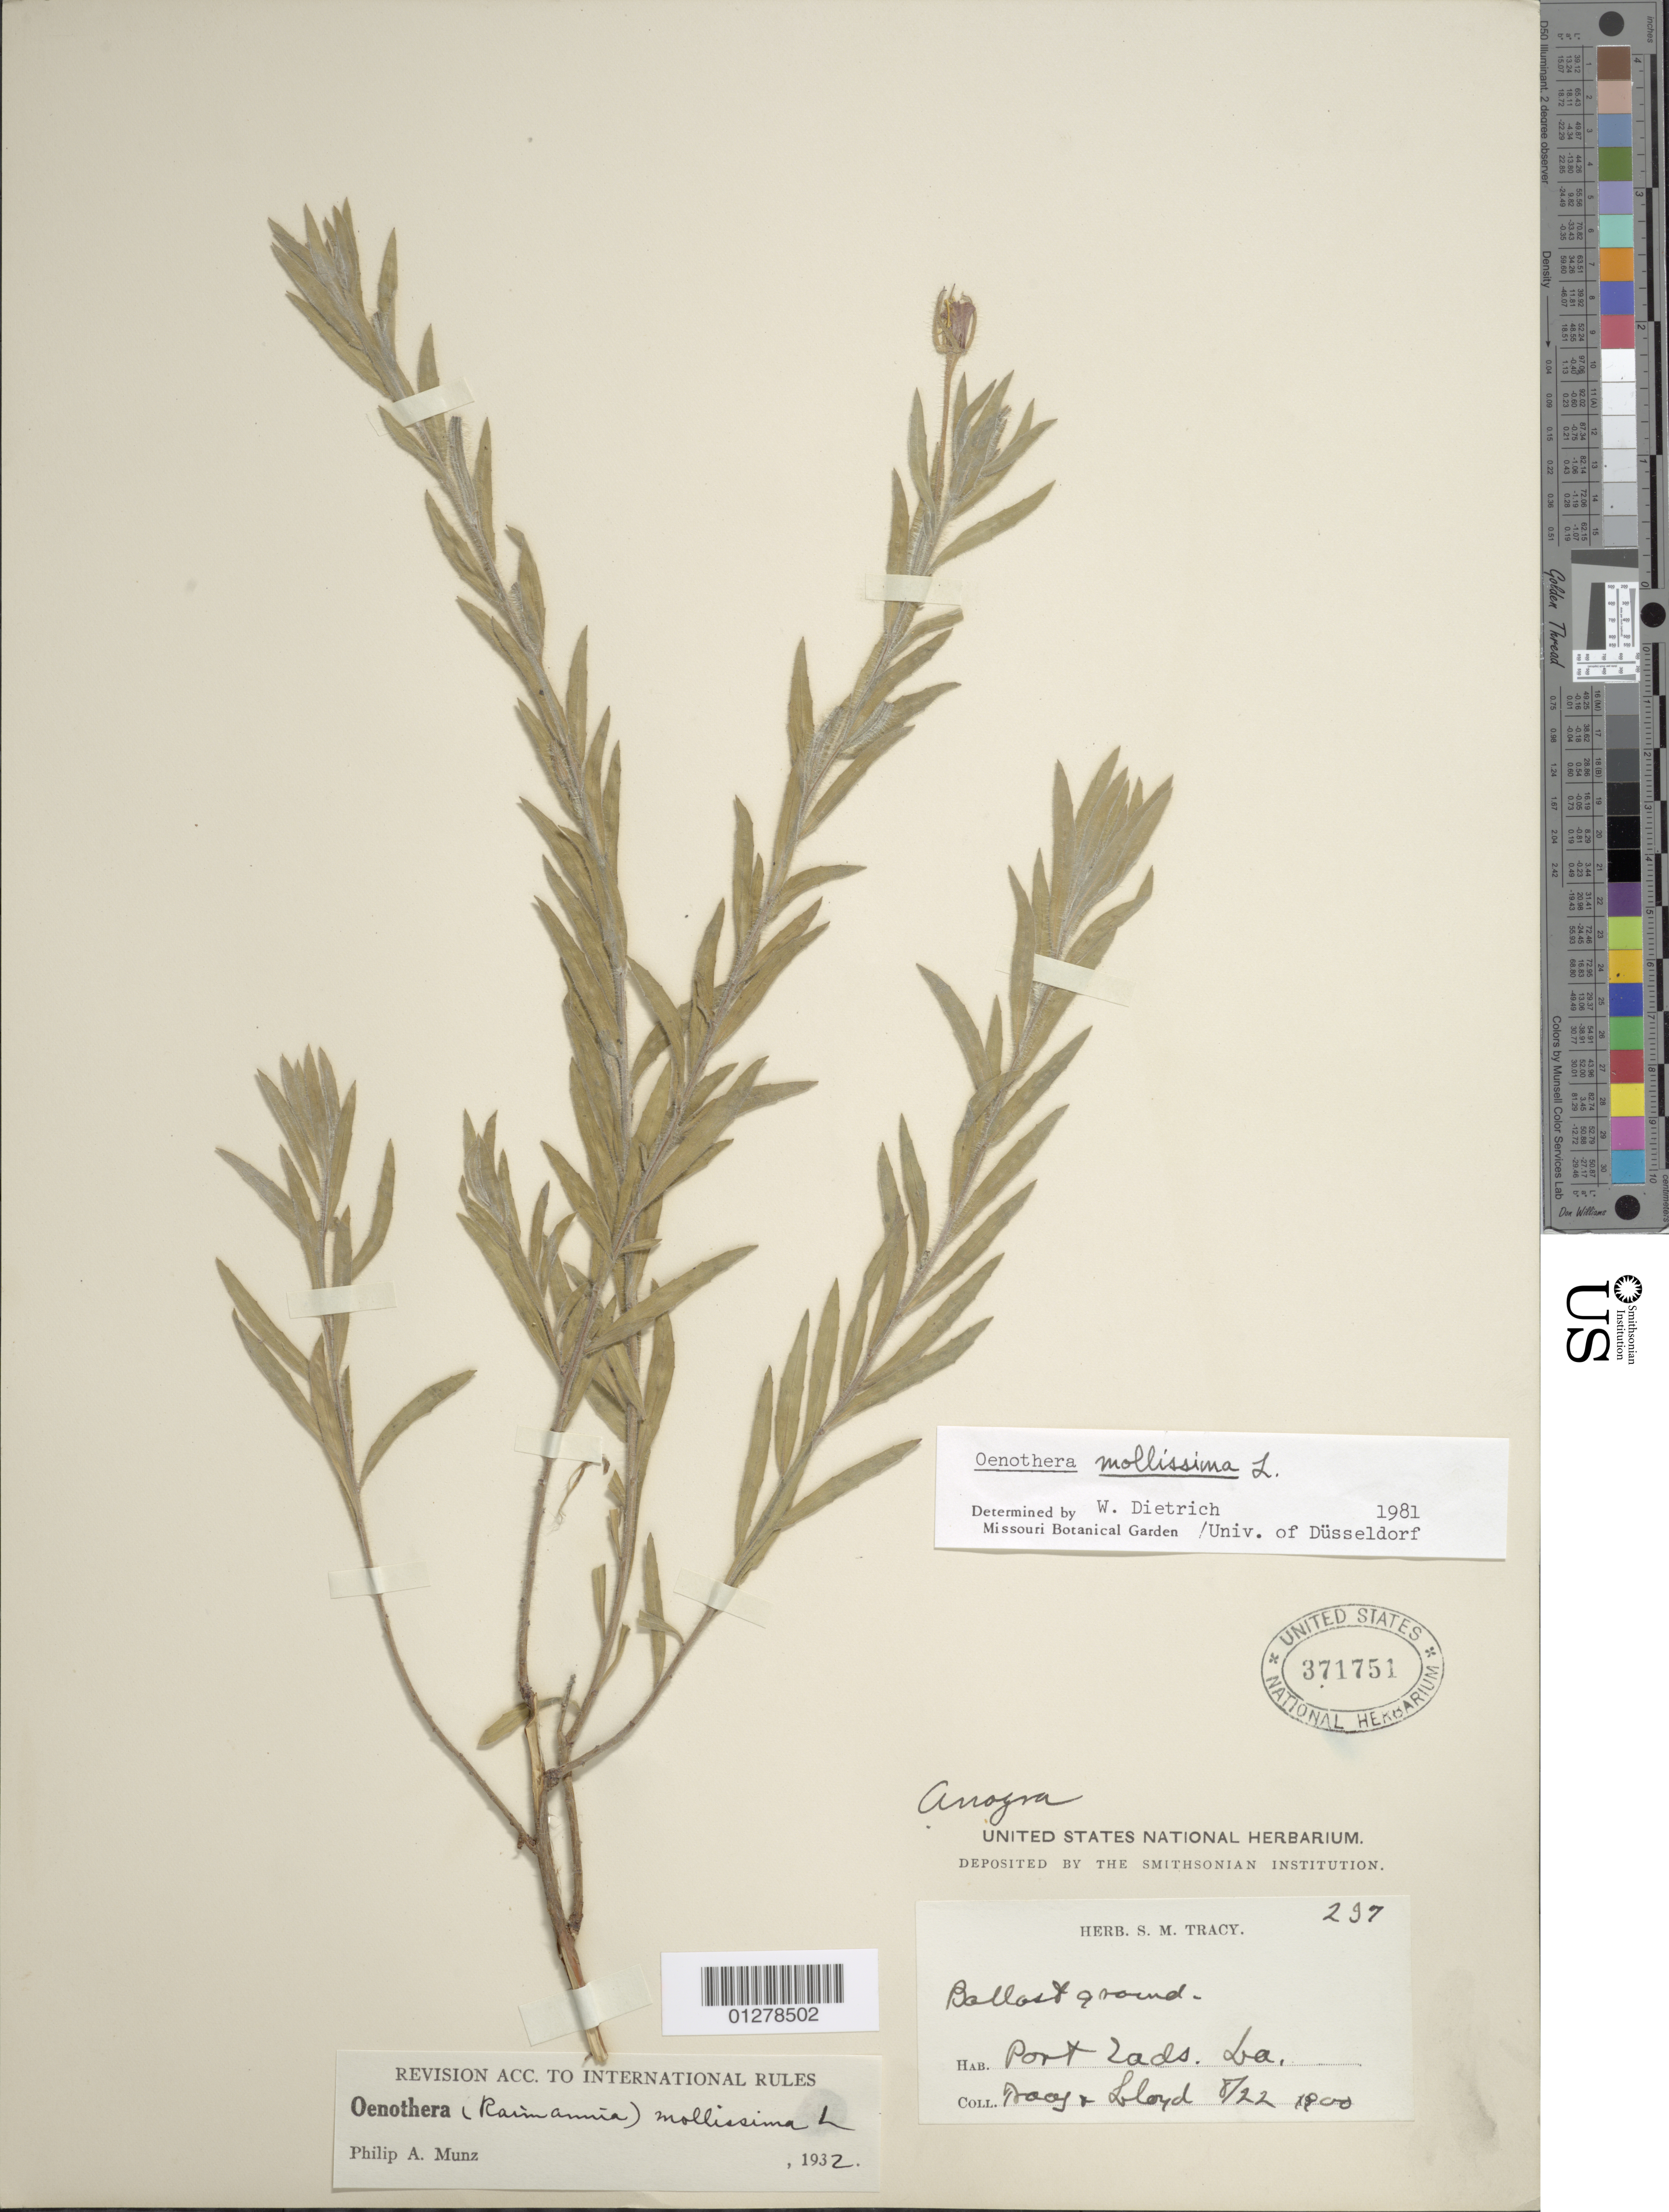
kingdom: Plantae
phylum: Tracheophyta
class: Magnoliopsida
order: Myrtales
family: Onagraceae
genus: Oenothera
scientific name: Oenothera mollissima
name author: L.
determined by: Dietrich, W.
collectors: S. M. Tracy & -- Lloyd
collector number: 297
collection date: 1900-08-22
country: United States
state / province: Louisiana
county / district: Plaquemines Parish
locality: Port Eads.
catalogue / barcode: US 371751